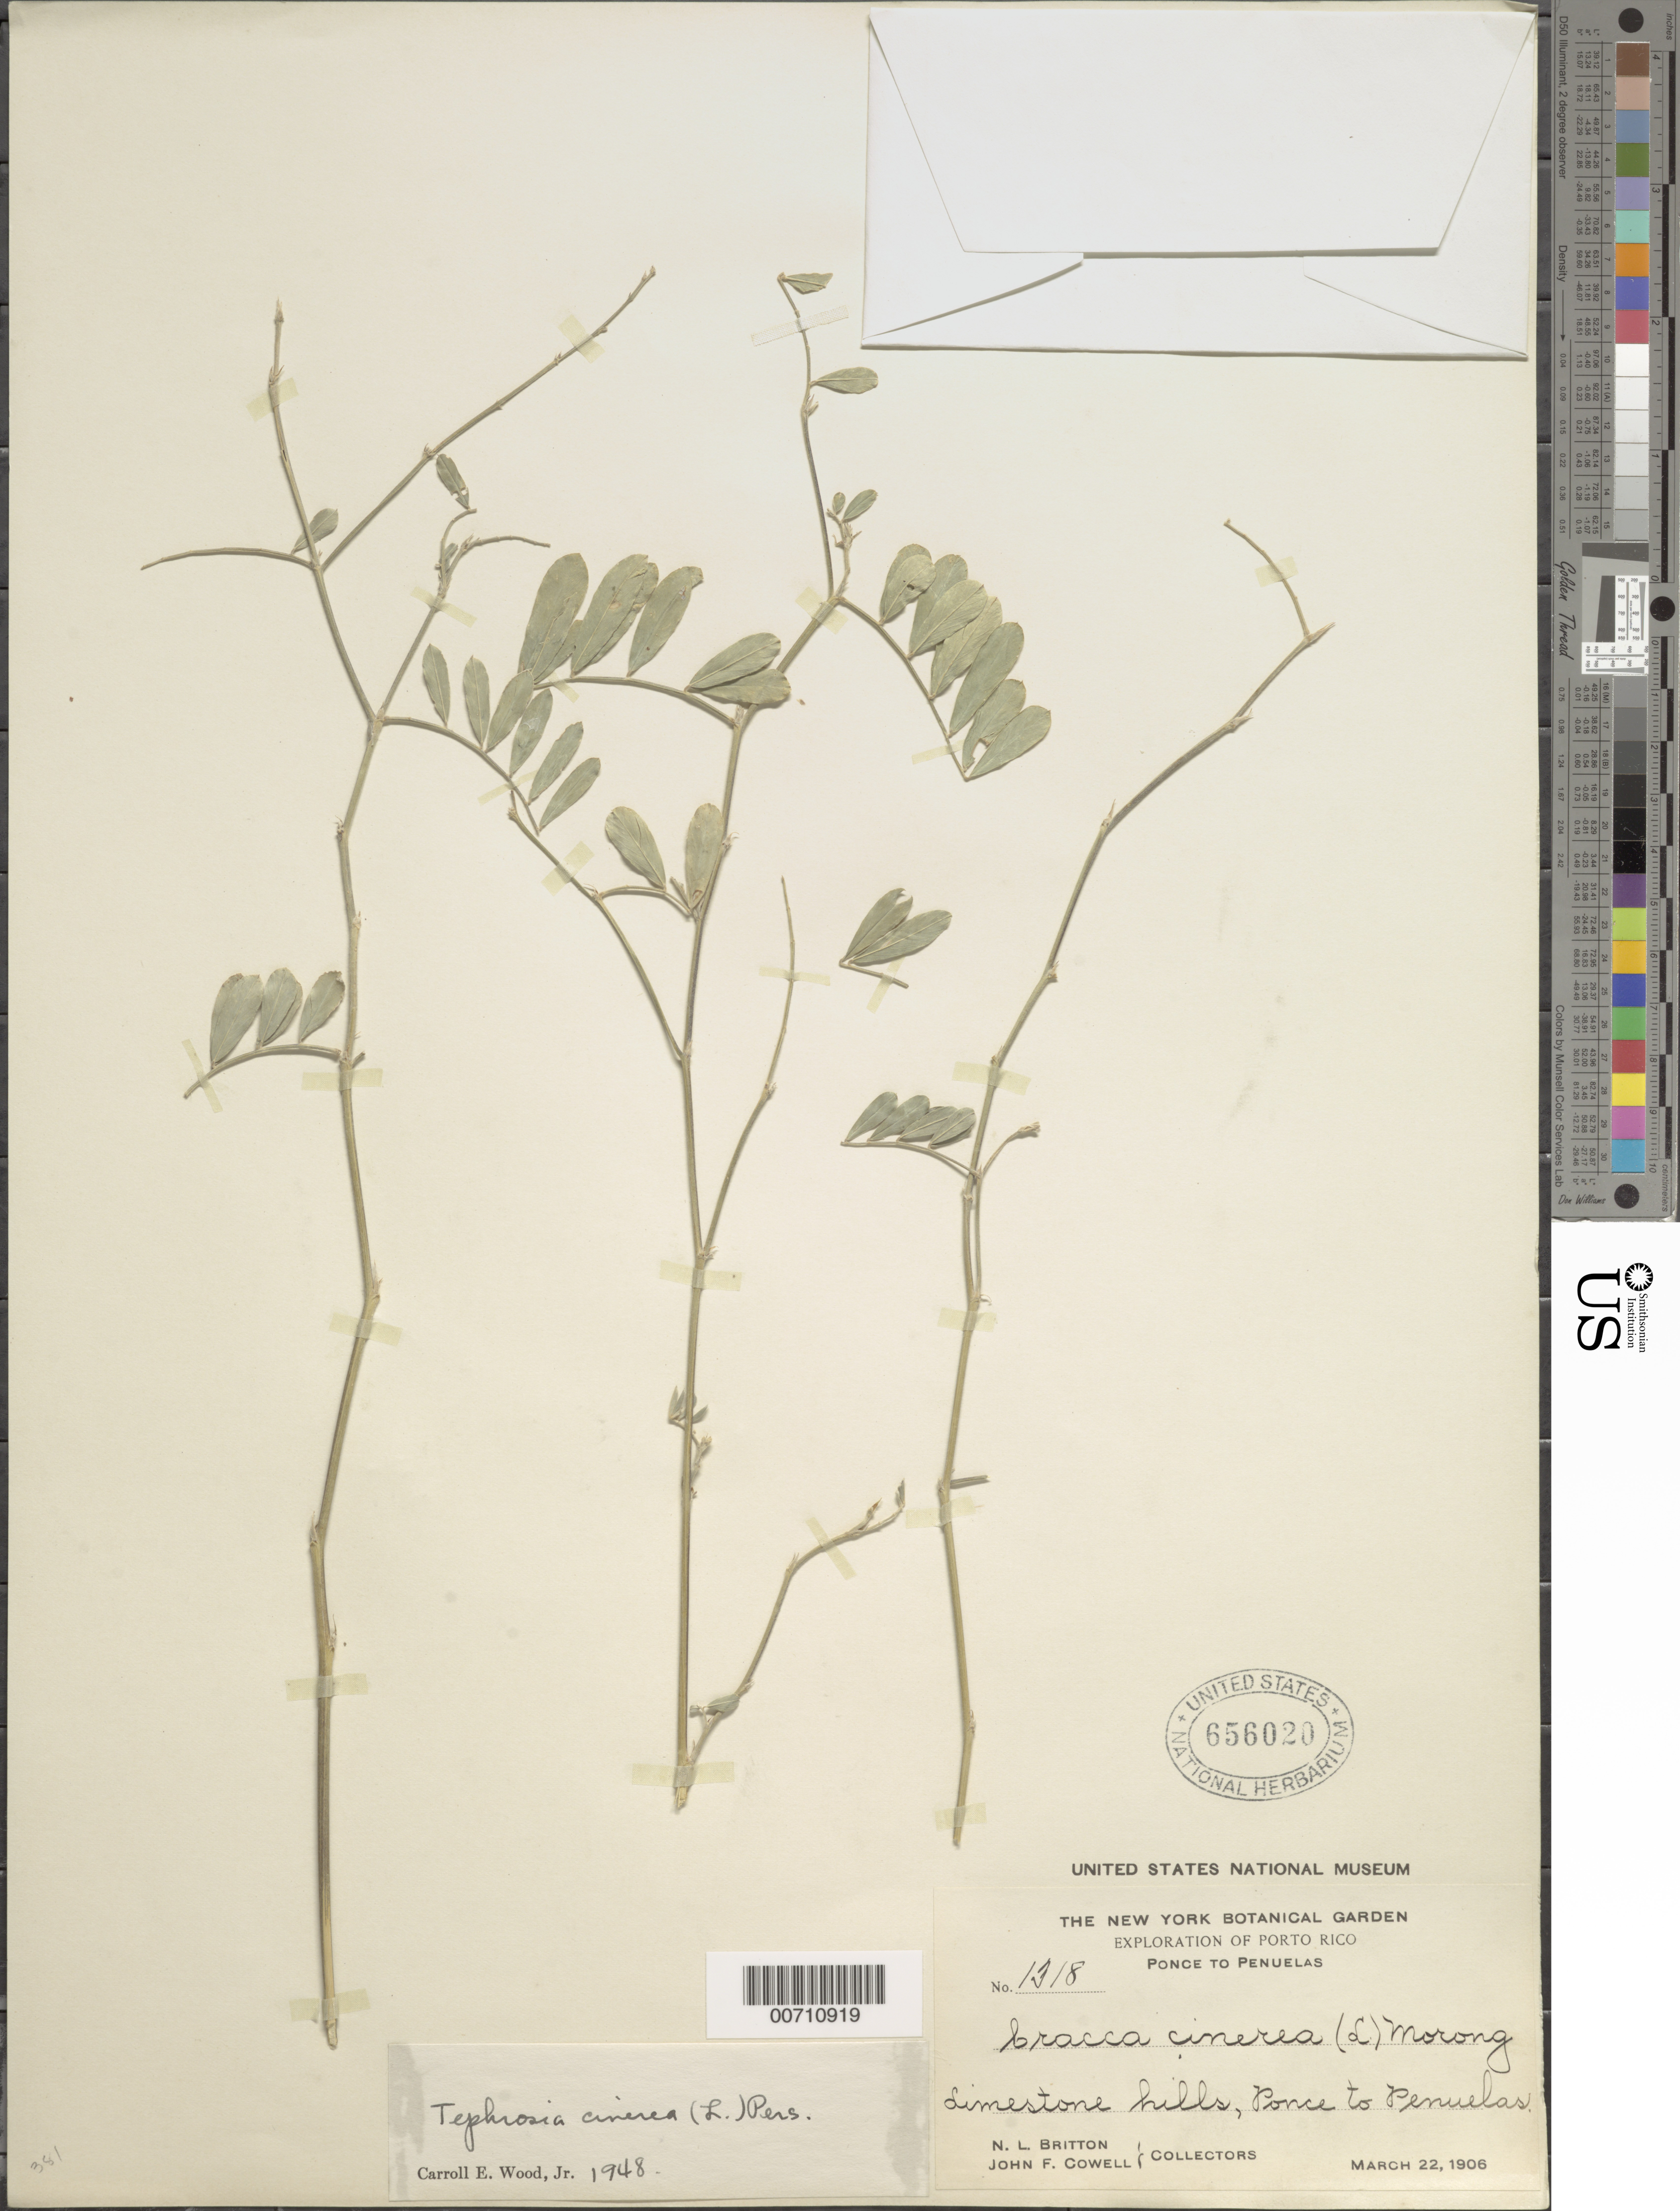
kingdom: Plantae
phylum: Tracheophyta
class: Magnoliopsida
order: Fabales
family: Fabaceae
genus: Tephrosia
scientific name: Tephrosia cinerea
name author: (L.) Pers.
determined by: Wood, C. E., Jr.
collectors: N. Britton & J. F. Cowell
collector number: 1318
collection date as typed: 22 Mar 1906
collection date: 1906-03-22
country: Puerto Rico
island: Greater Antilles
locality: Ponce to Penuelas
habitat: Limestone hills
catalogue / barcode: US 656020